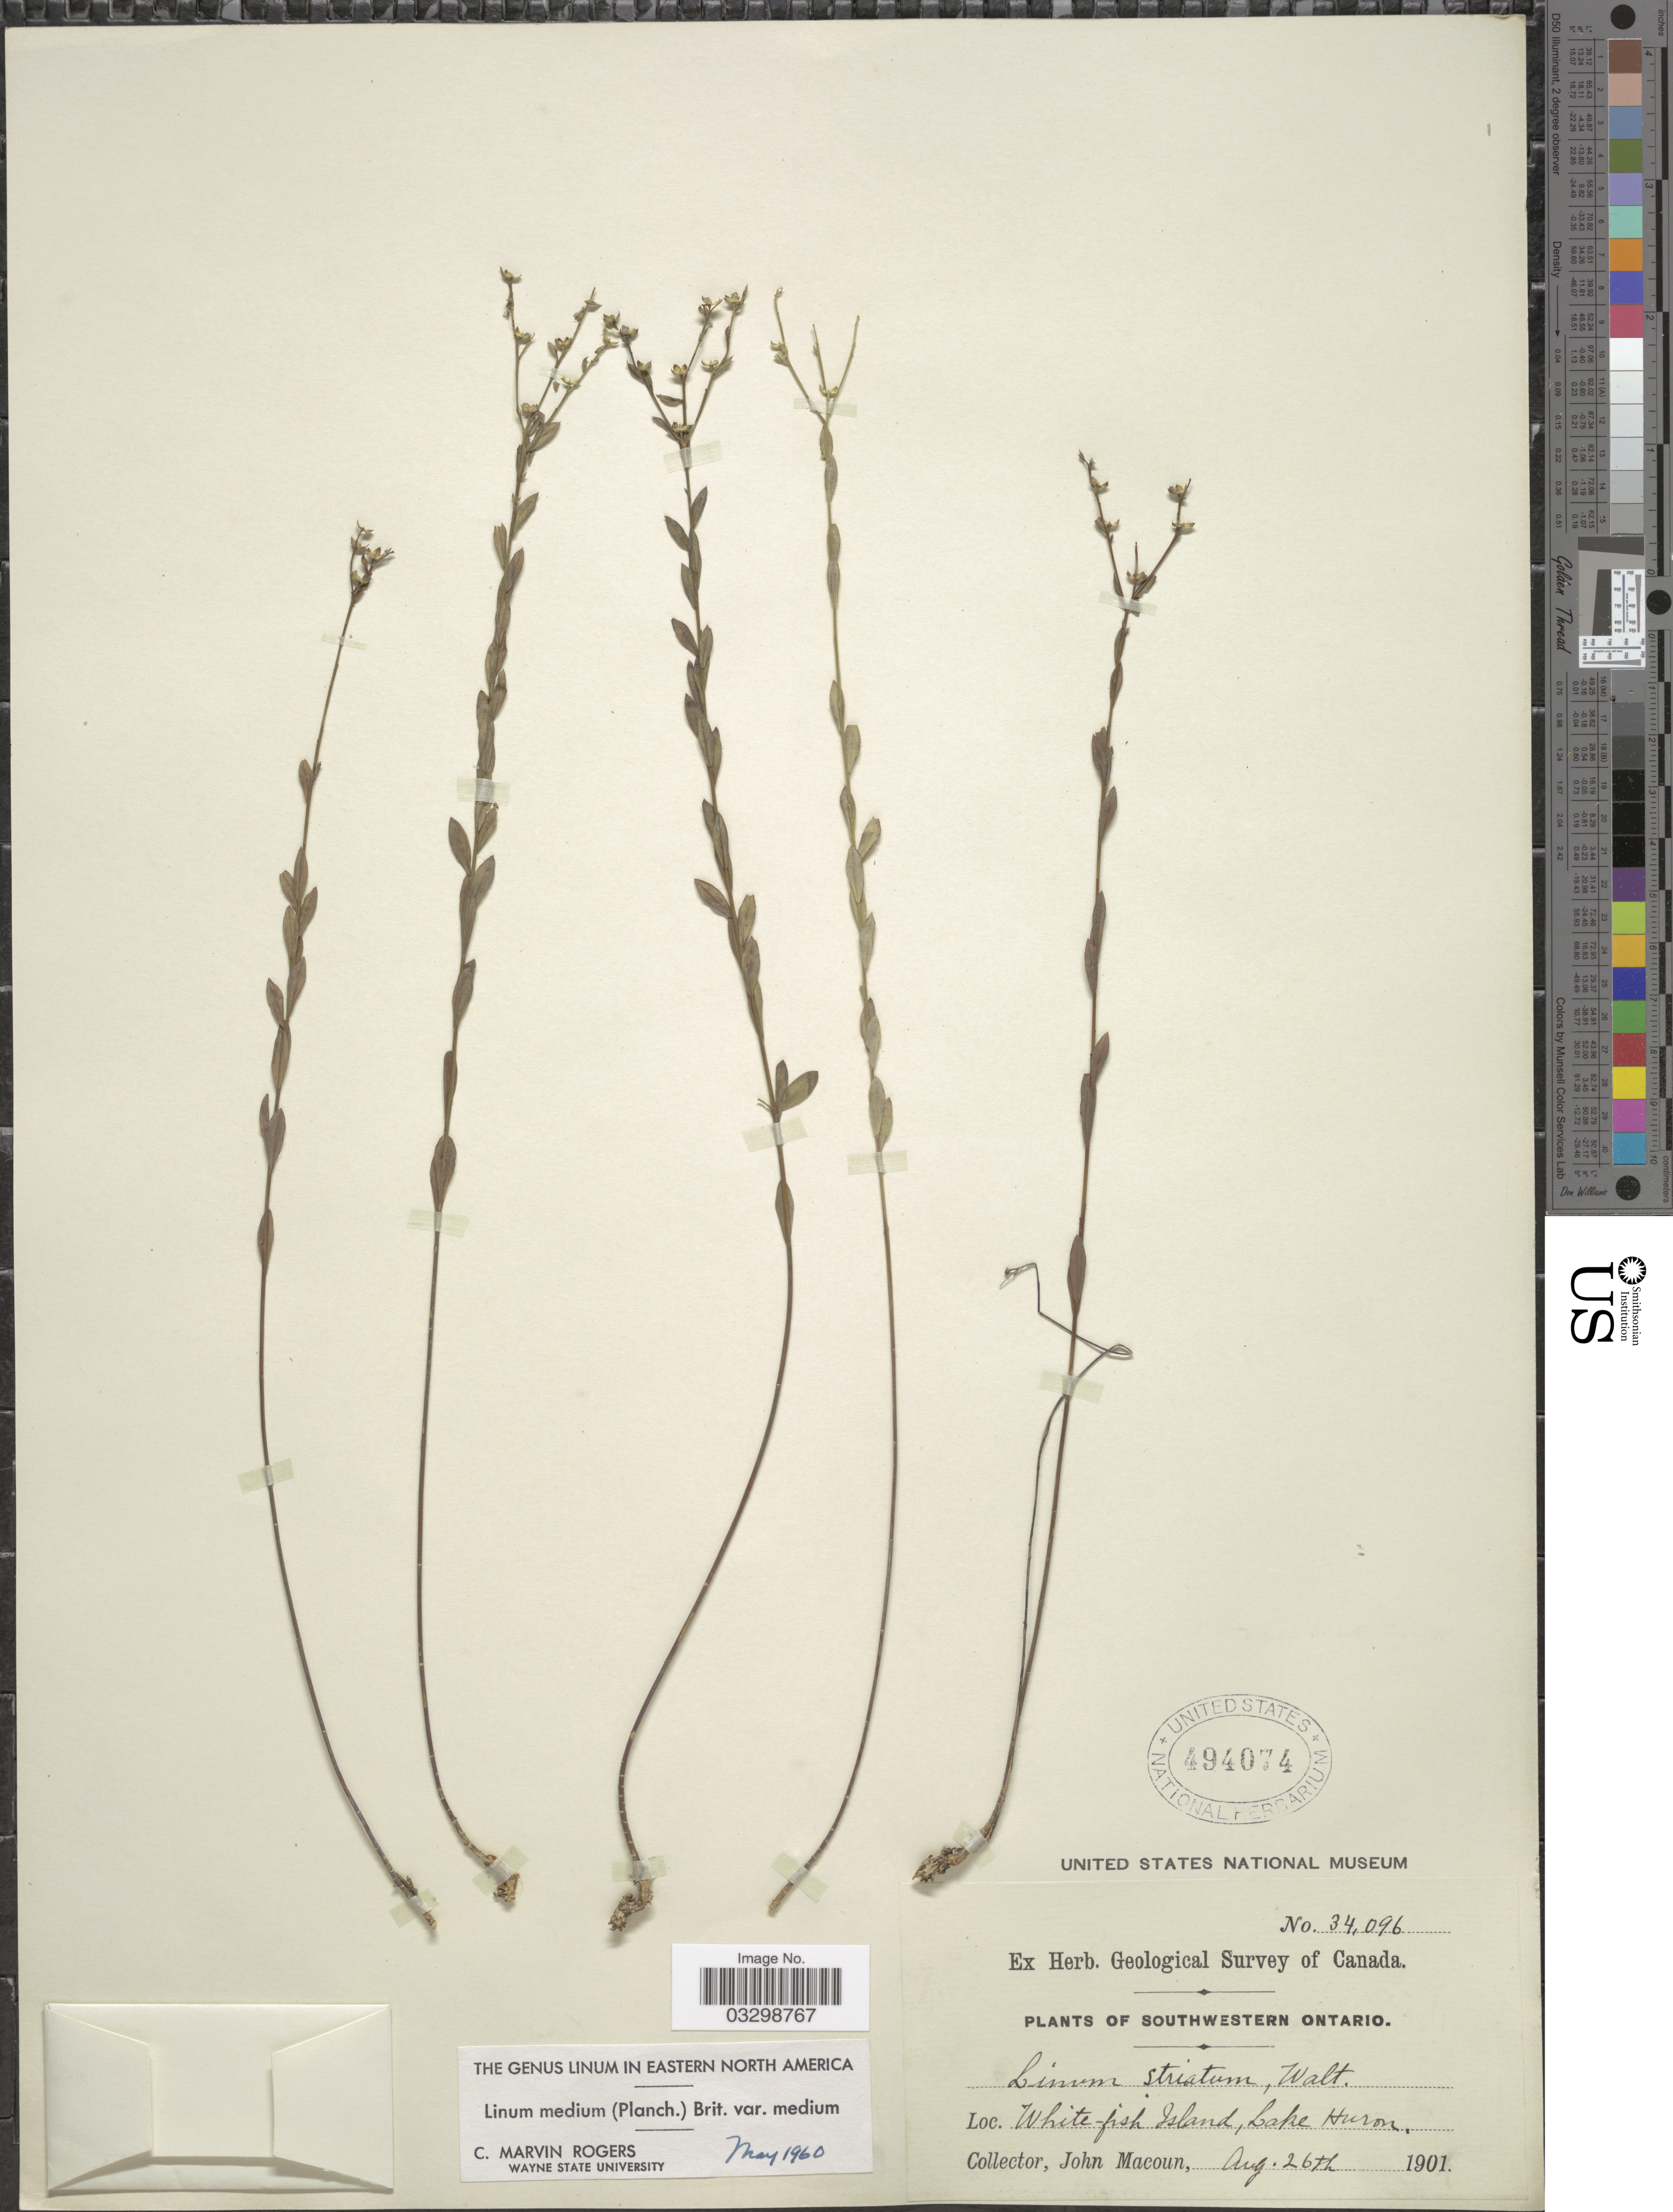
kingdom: Plantae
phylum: Tracheophyta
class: Magnoliopsida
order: Malpighiales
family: Linaceae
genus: Linum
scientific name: Linum medium var. medium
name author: (Planch.) Britton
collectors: J. Macoun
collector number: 34096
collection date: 1901-08-26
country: Canada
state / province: Ontario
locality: Southwestern Ontario. White-fish Island, Lake Huron.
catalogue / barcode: US 494074